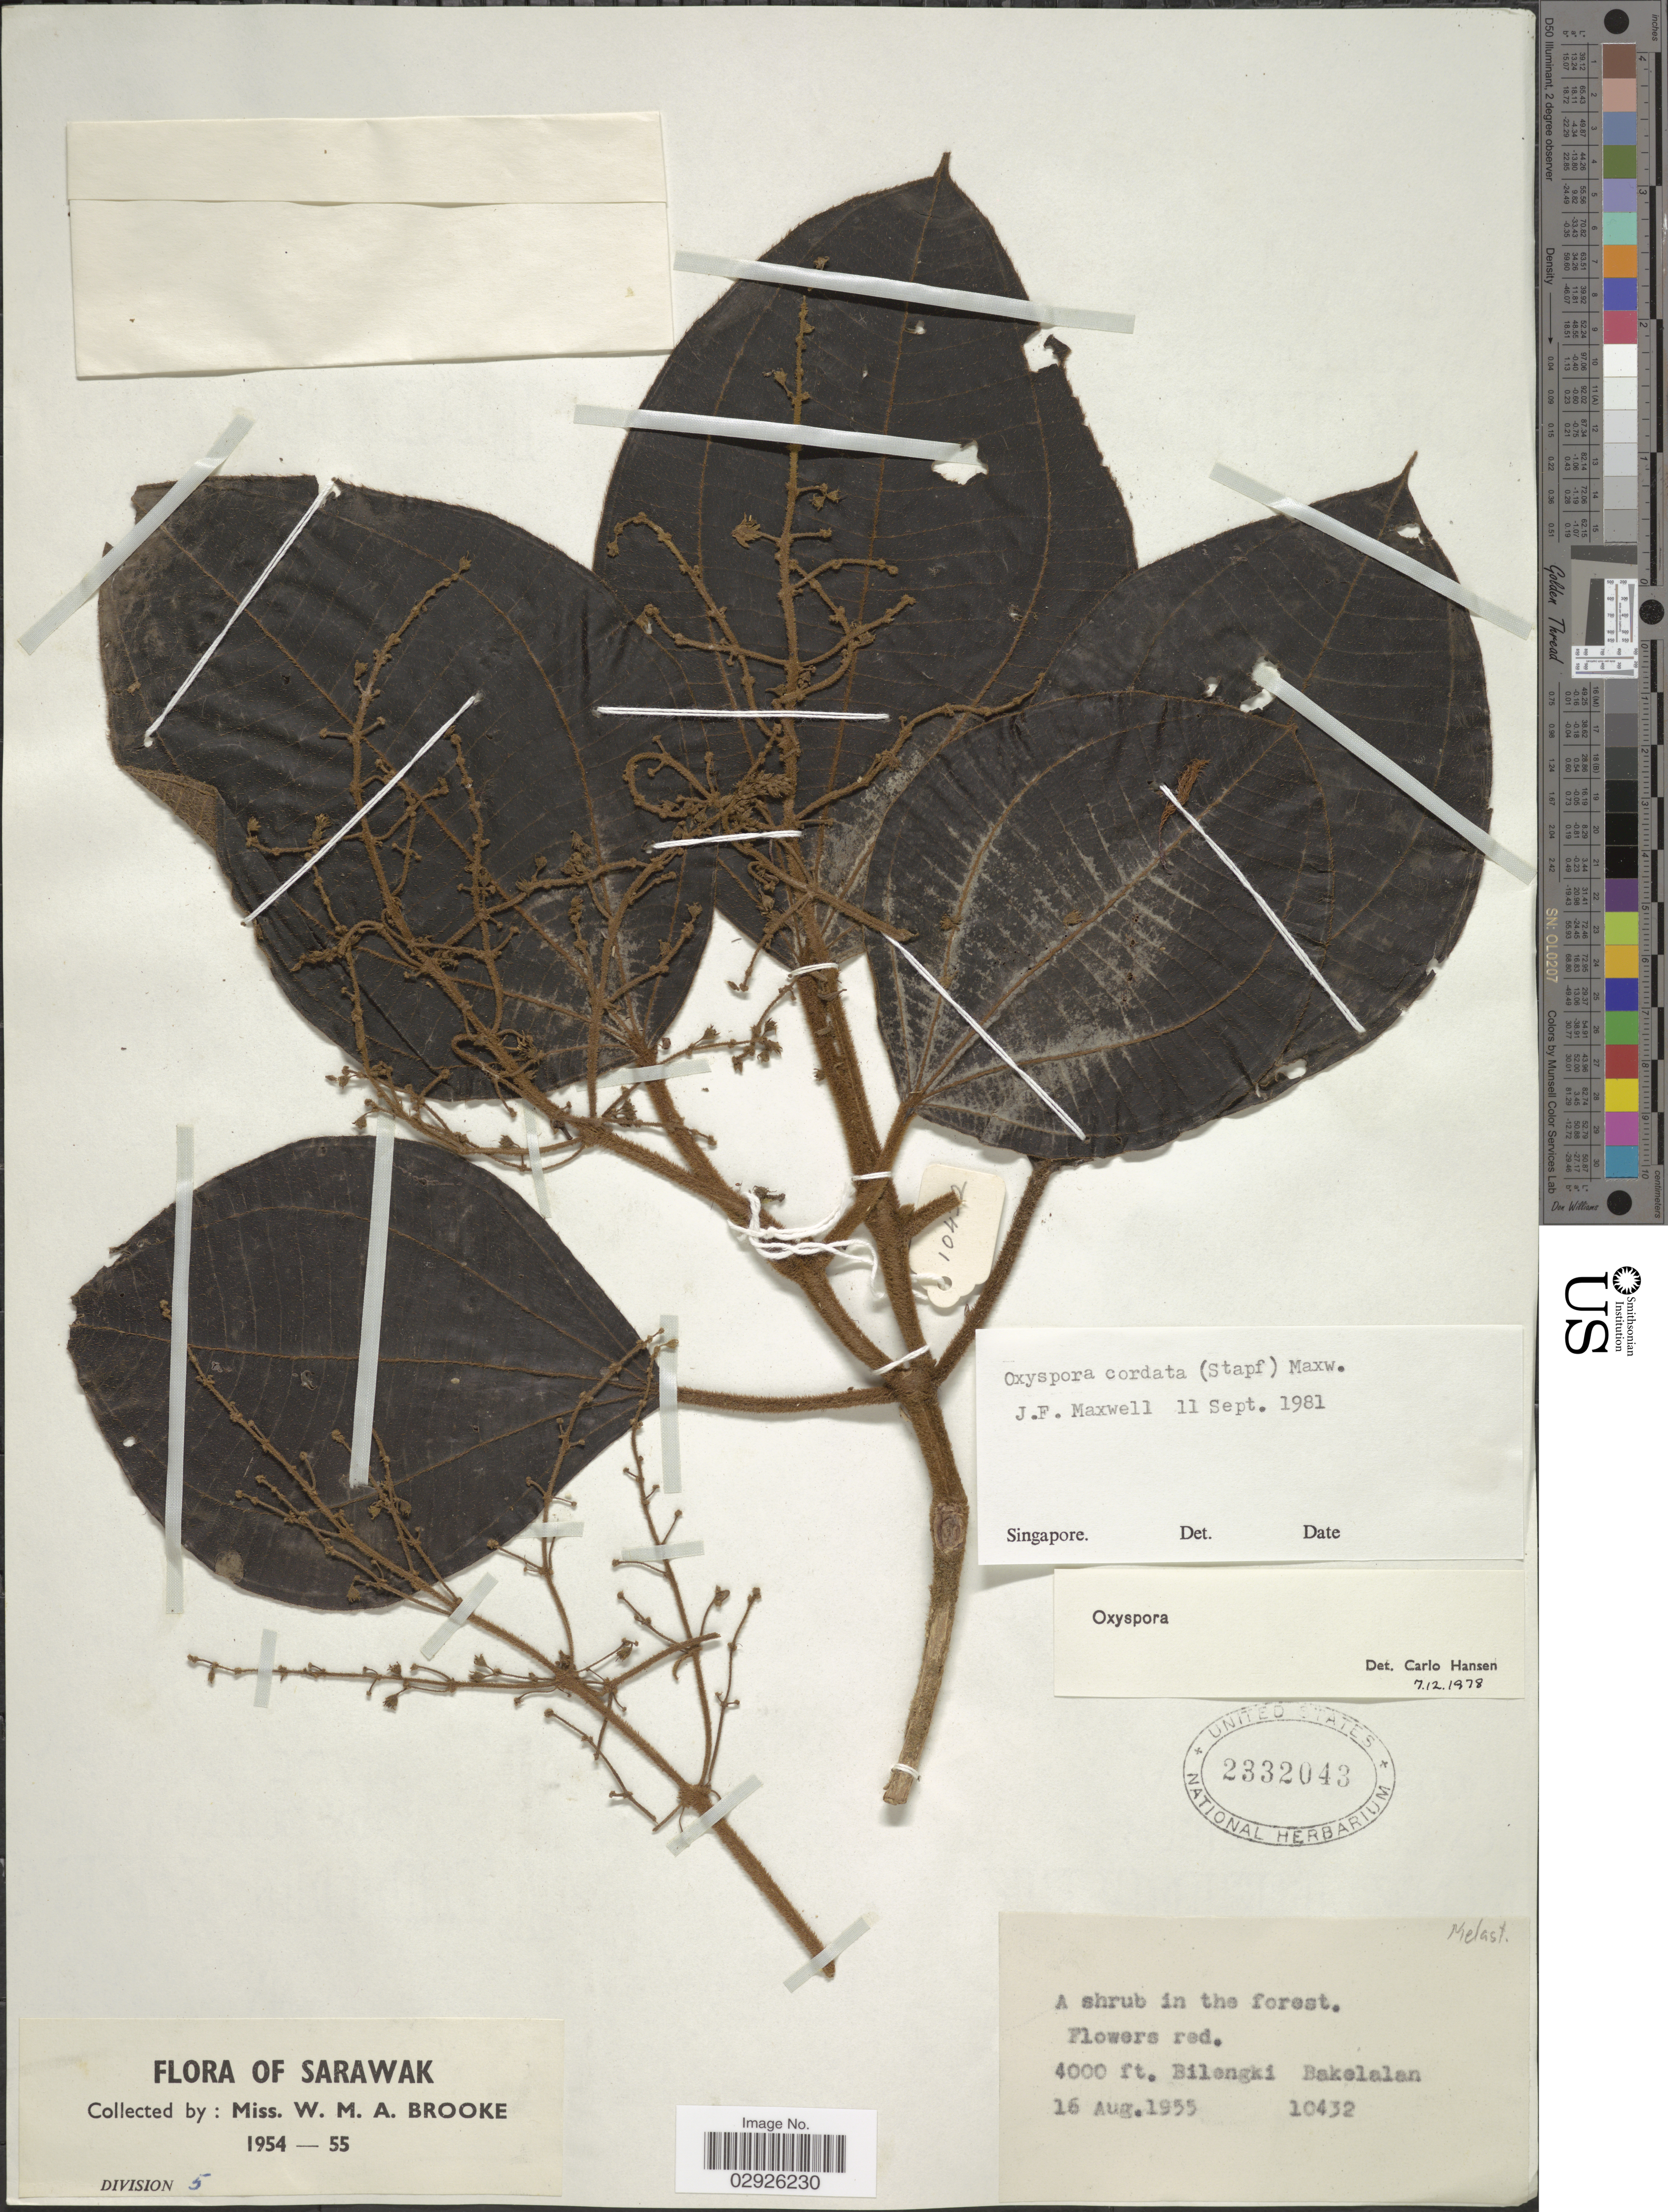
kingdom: Plantae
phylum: Tracheophyta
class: Magnoliopsida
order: Myrtales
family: Melastomataceae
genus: Oxyspora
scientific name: Oxyspora cordata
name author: (Stapf) Hansen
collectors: W. Brooke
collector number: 10432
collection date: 1955-08-16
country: Malaysia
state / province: Sarawak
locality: Division 5. Bilengki Bakelalan.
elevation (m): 1219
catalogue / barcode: US 2332043